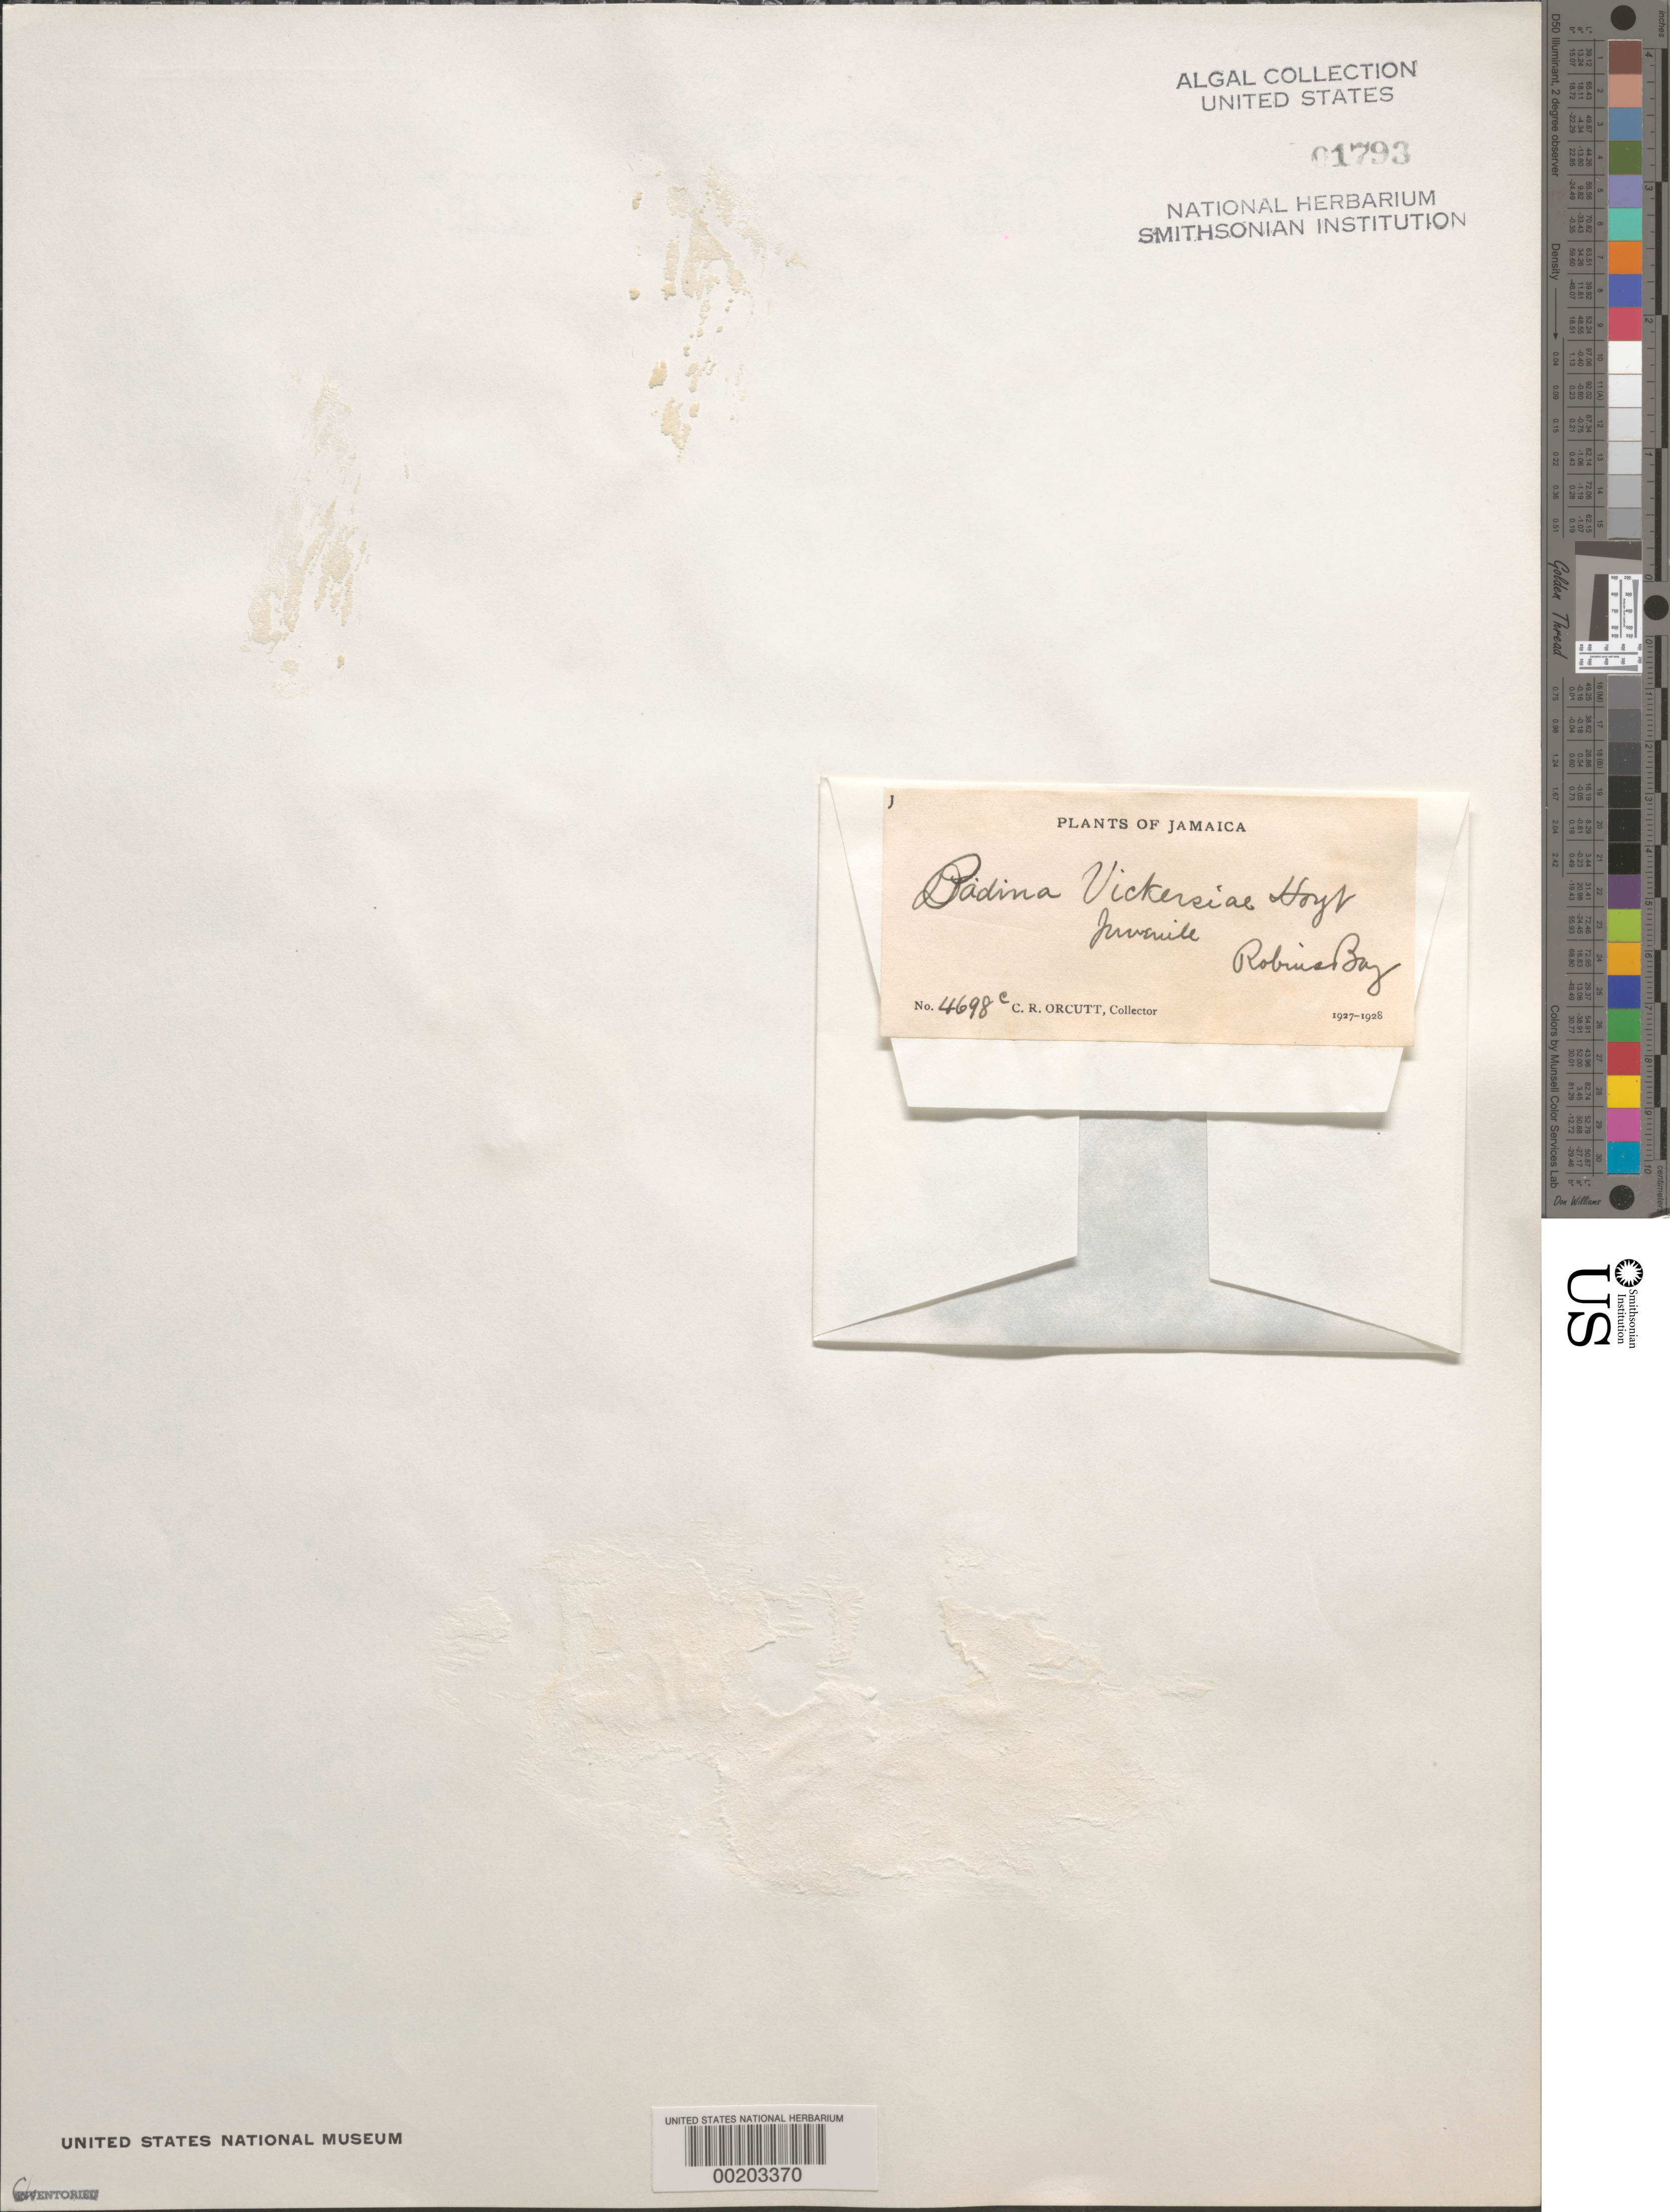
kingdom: Chromista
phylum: Ochrophyta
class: Phaeophyceae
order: Dictyotales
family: Dictyotaceae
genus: Padina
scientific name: Padina gymnospora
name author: (Kütz.) O.G. Sond.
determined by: Algae name updating Project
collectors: C. R. Orcutt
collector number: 4698c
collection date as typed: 1927 OR -- --- 1928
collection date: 1927 or 1928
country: Jamaica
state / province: Saint Mary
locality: Robins bay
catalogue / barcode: US 1793